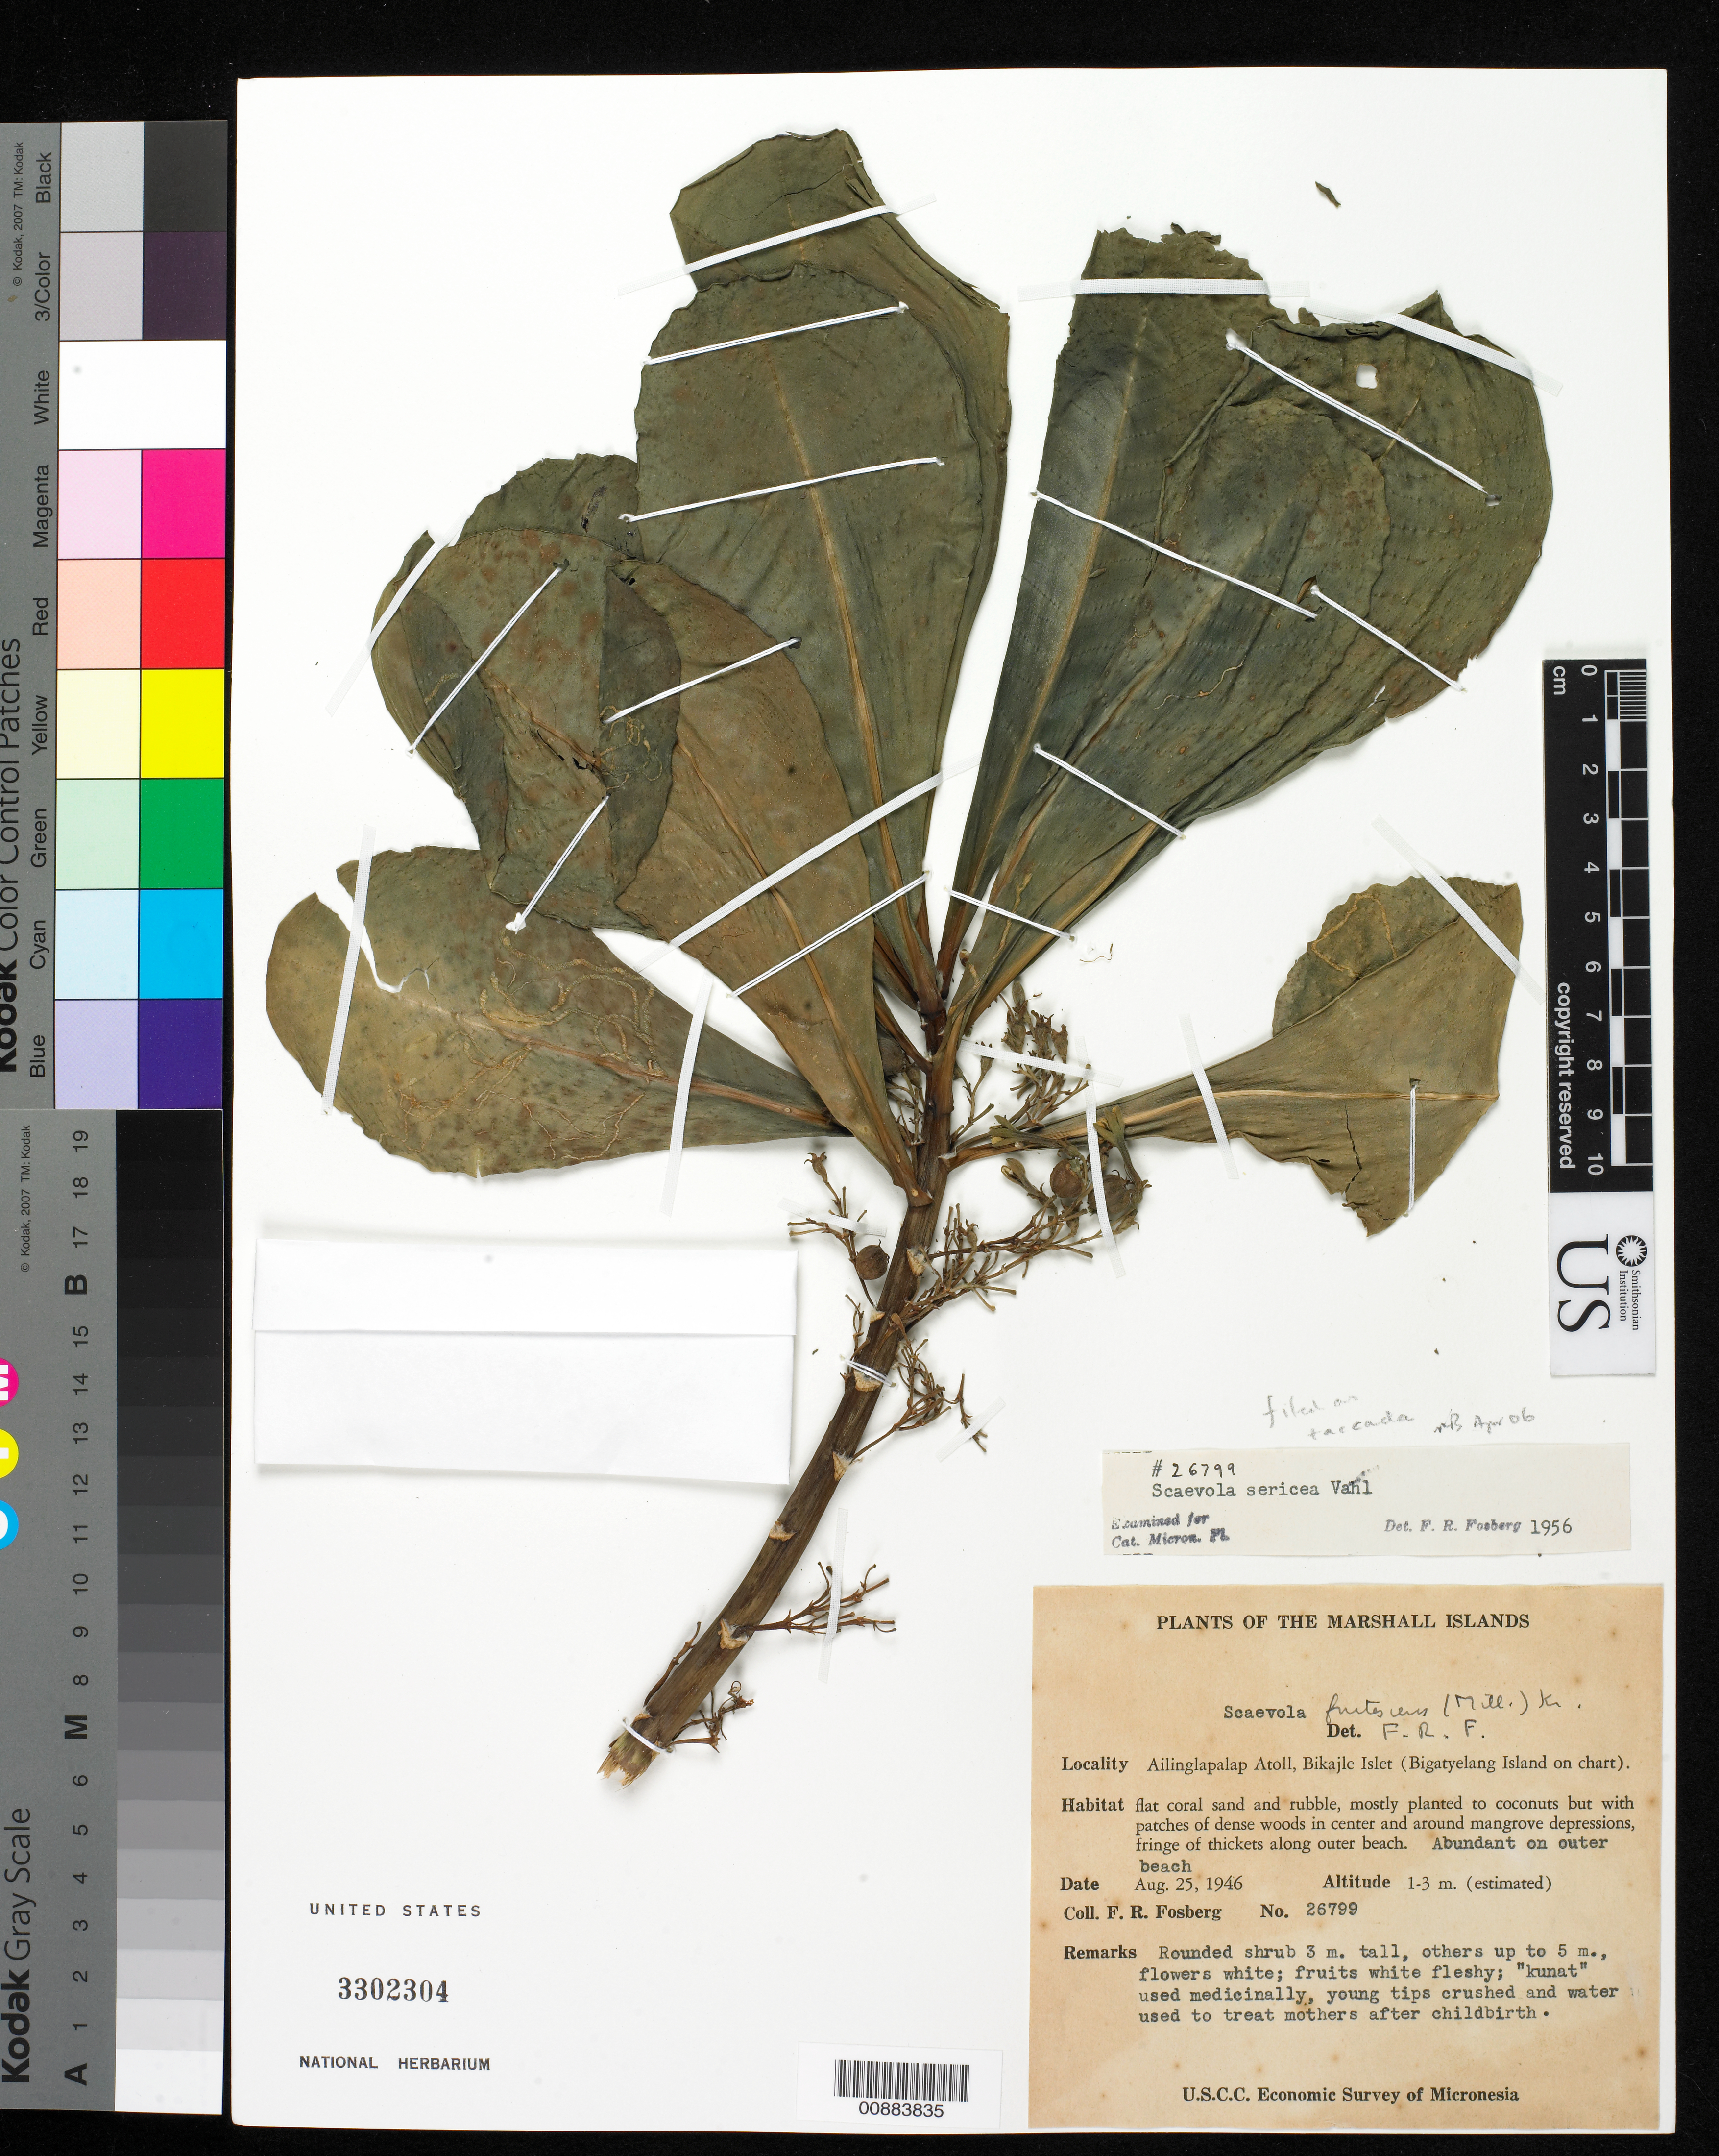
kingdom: Plantae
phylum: Tracheophyta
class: Magnoliopsida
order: Asterales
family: Goodeniaceae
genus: Scaevola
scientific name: Scaevola taccada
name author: (Gaertn.) Roxb.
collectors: F. R. Fosberg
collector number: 26799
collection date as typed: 25 Aug 1946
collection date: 1946-08-25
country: Marshall Islands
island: Ailinglaplap [Ailinglapalap] Atoll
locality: Bikajle Islet (Bigatyelang Island on chart).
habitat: Flat coral sand and rubble, mostly planted to coconuts but with patches of dense woods in centre and around mangrove depressions, fringe of thickets along outer beach. Abundant on outer beach.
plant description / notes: Copied to EBDCS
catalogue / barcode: US 3302304